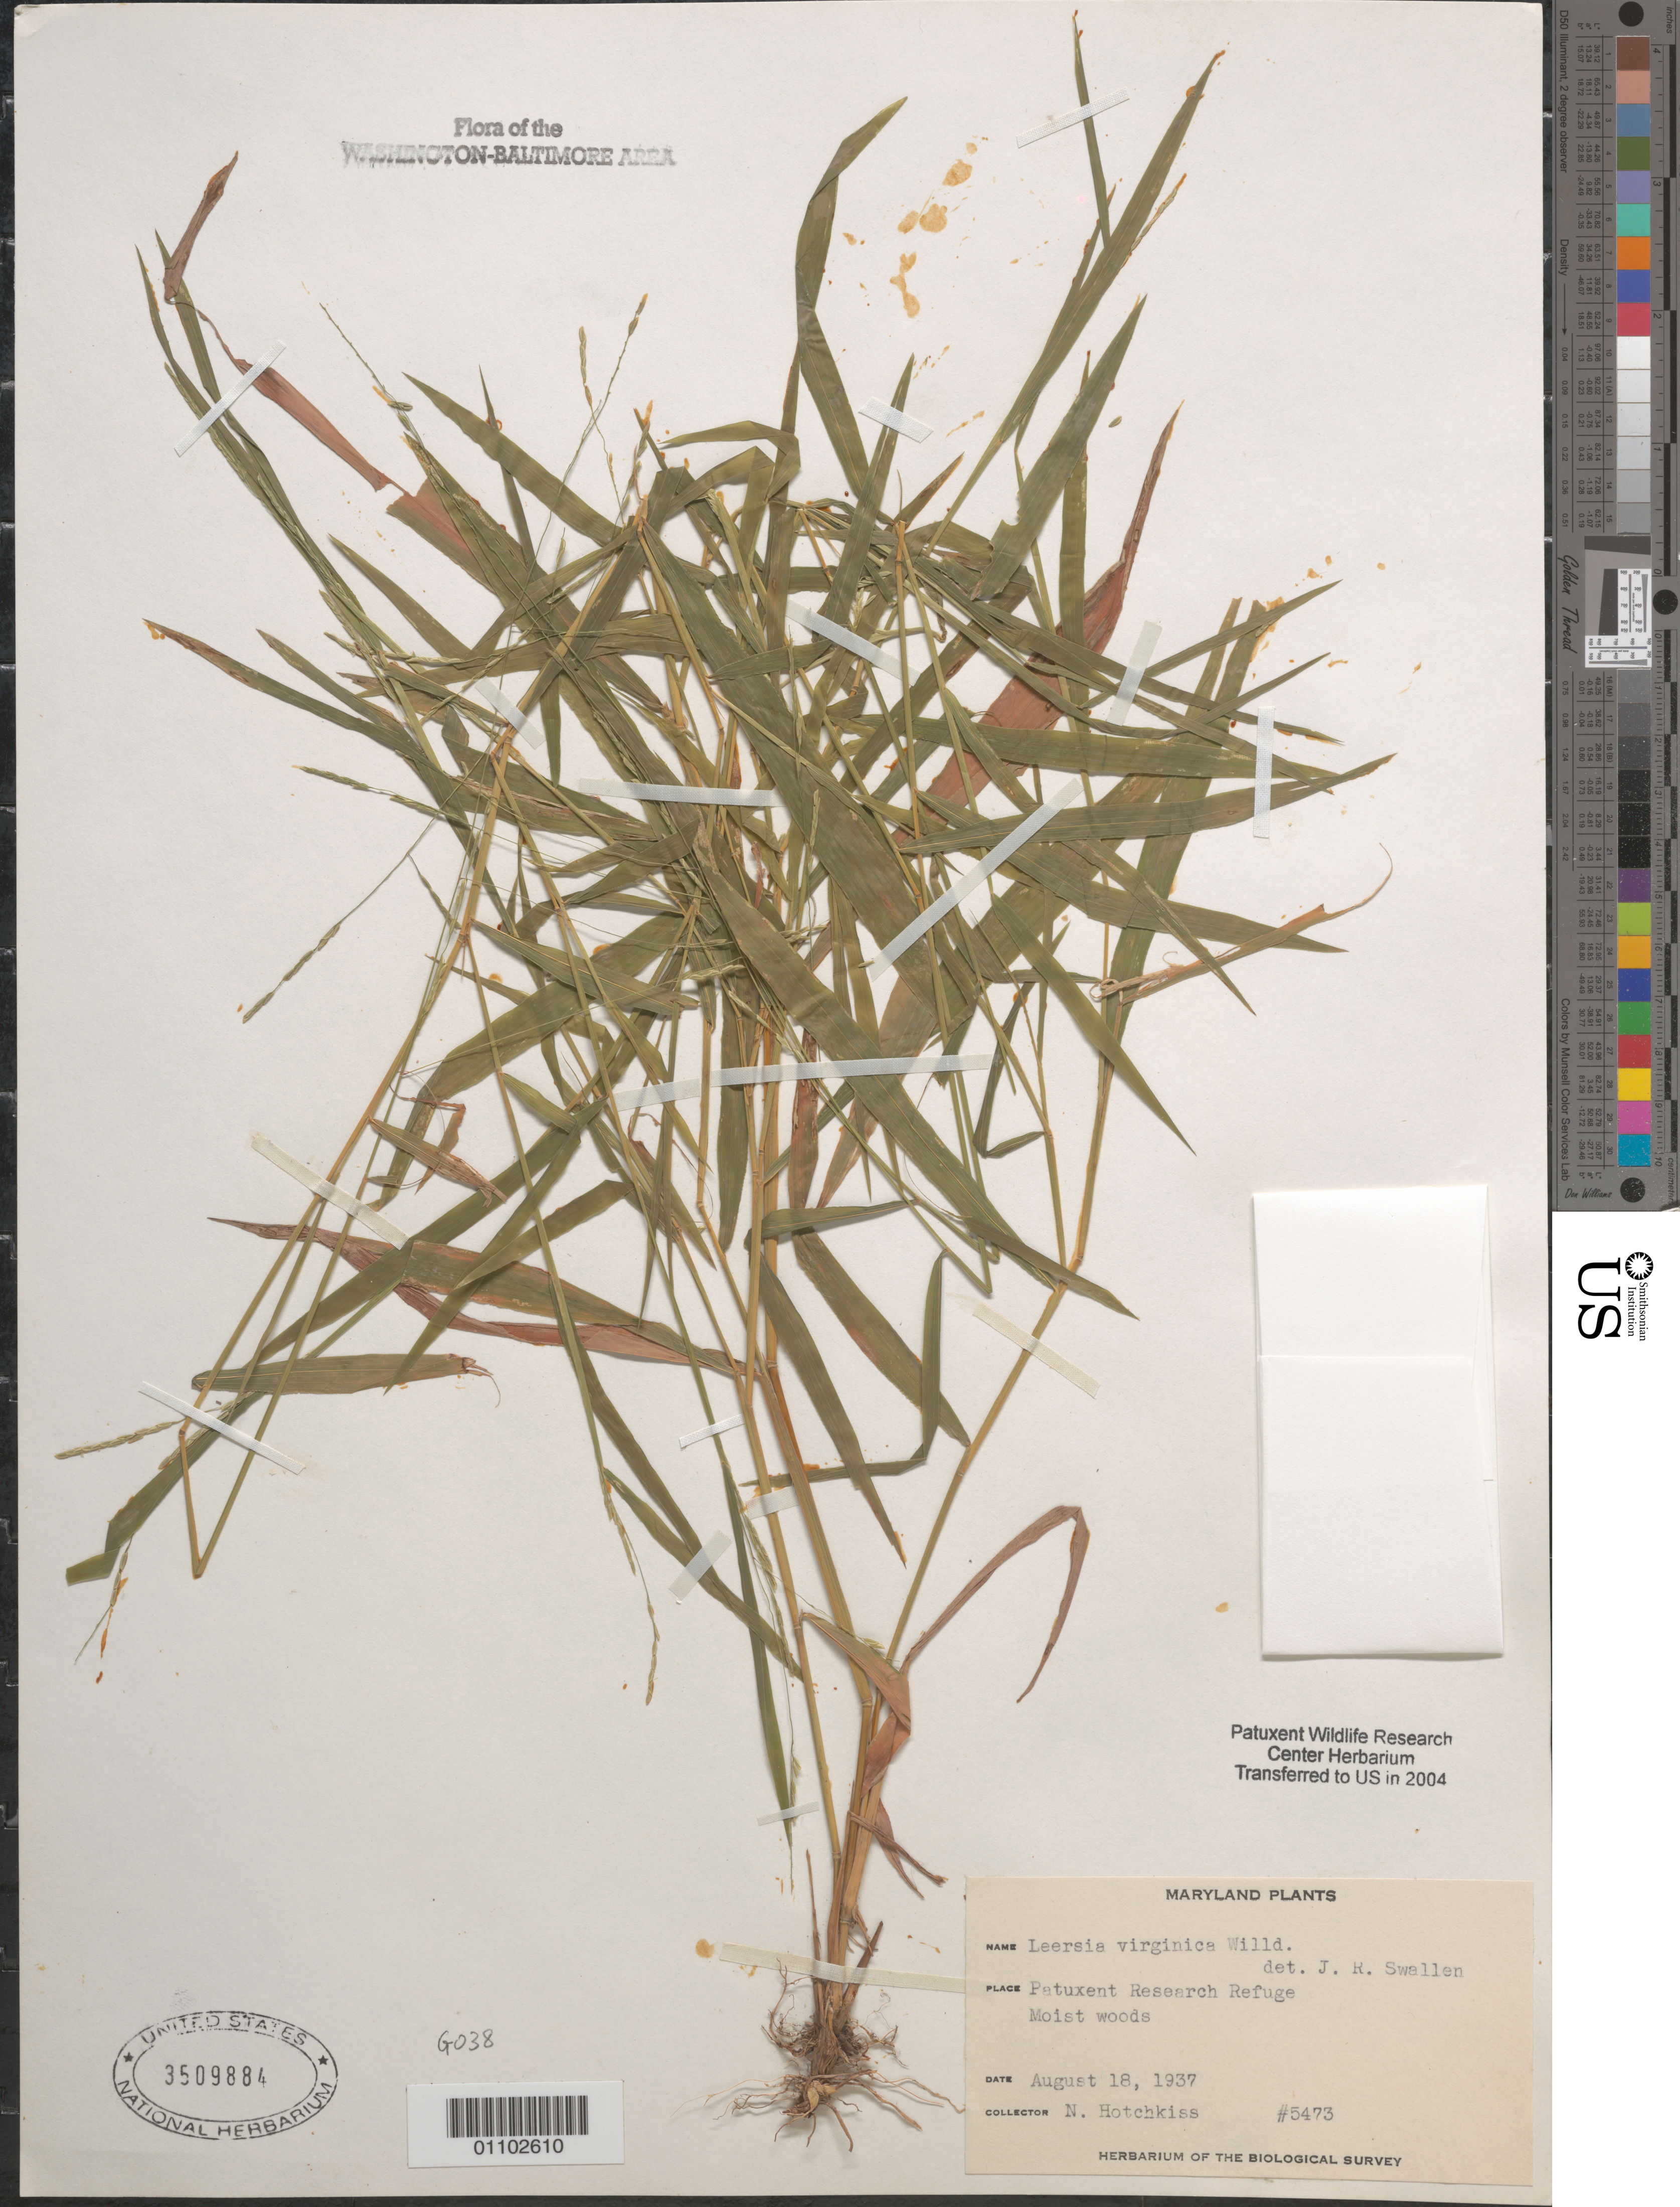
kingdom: Plantae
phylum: Tracheophyta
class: Liliopsida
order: Poales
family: Poaceae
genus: Leersia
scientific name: Leersia virginica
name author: Willd.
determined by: Swallen, Jason R.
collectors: N. Hotchkiss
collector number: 5473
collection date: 1937-08-18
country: United States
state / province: Maryland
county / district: Prince George's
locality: Patuxent Research Refuge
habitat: Moist woods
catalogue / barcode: US 3509884